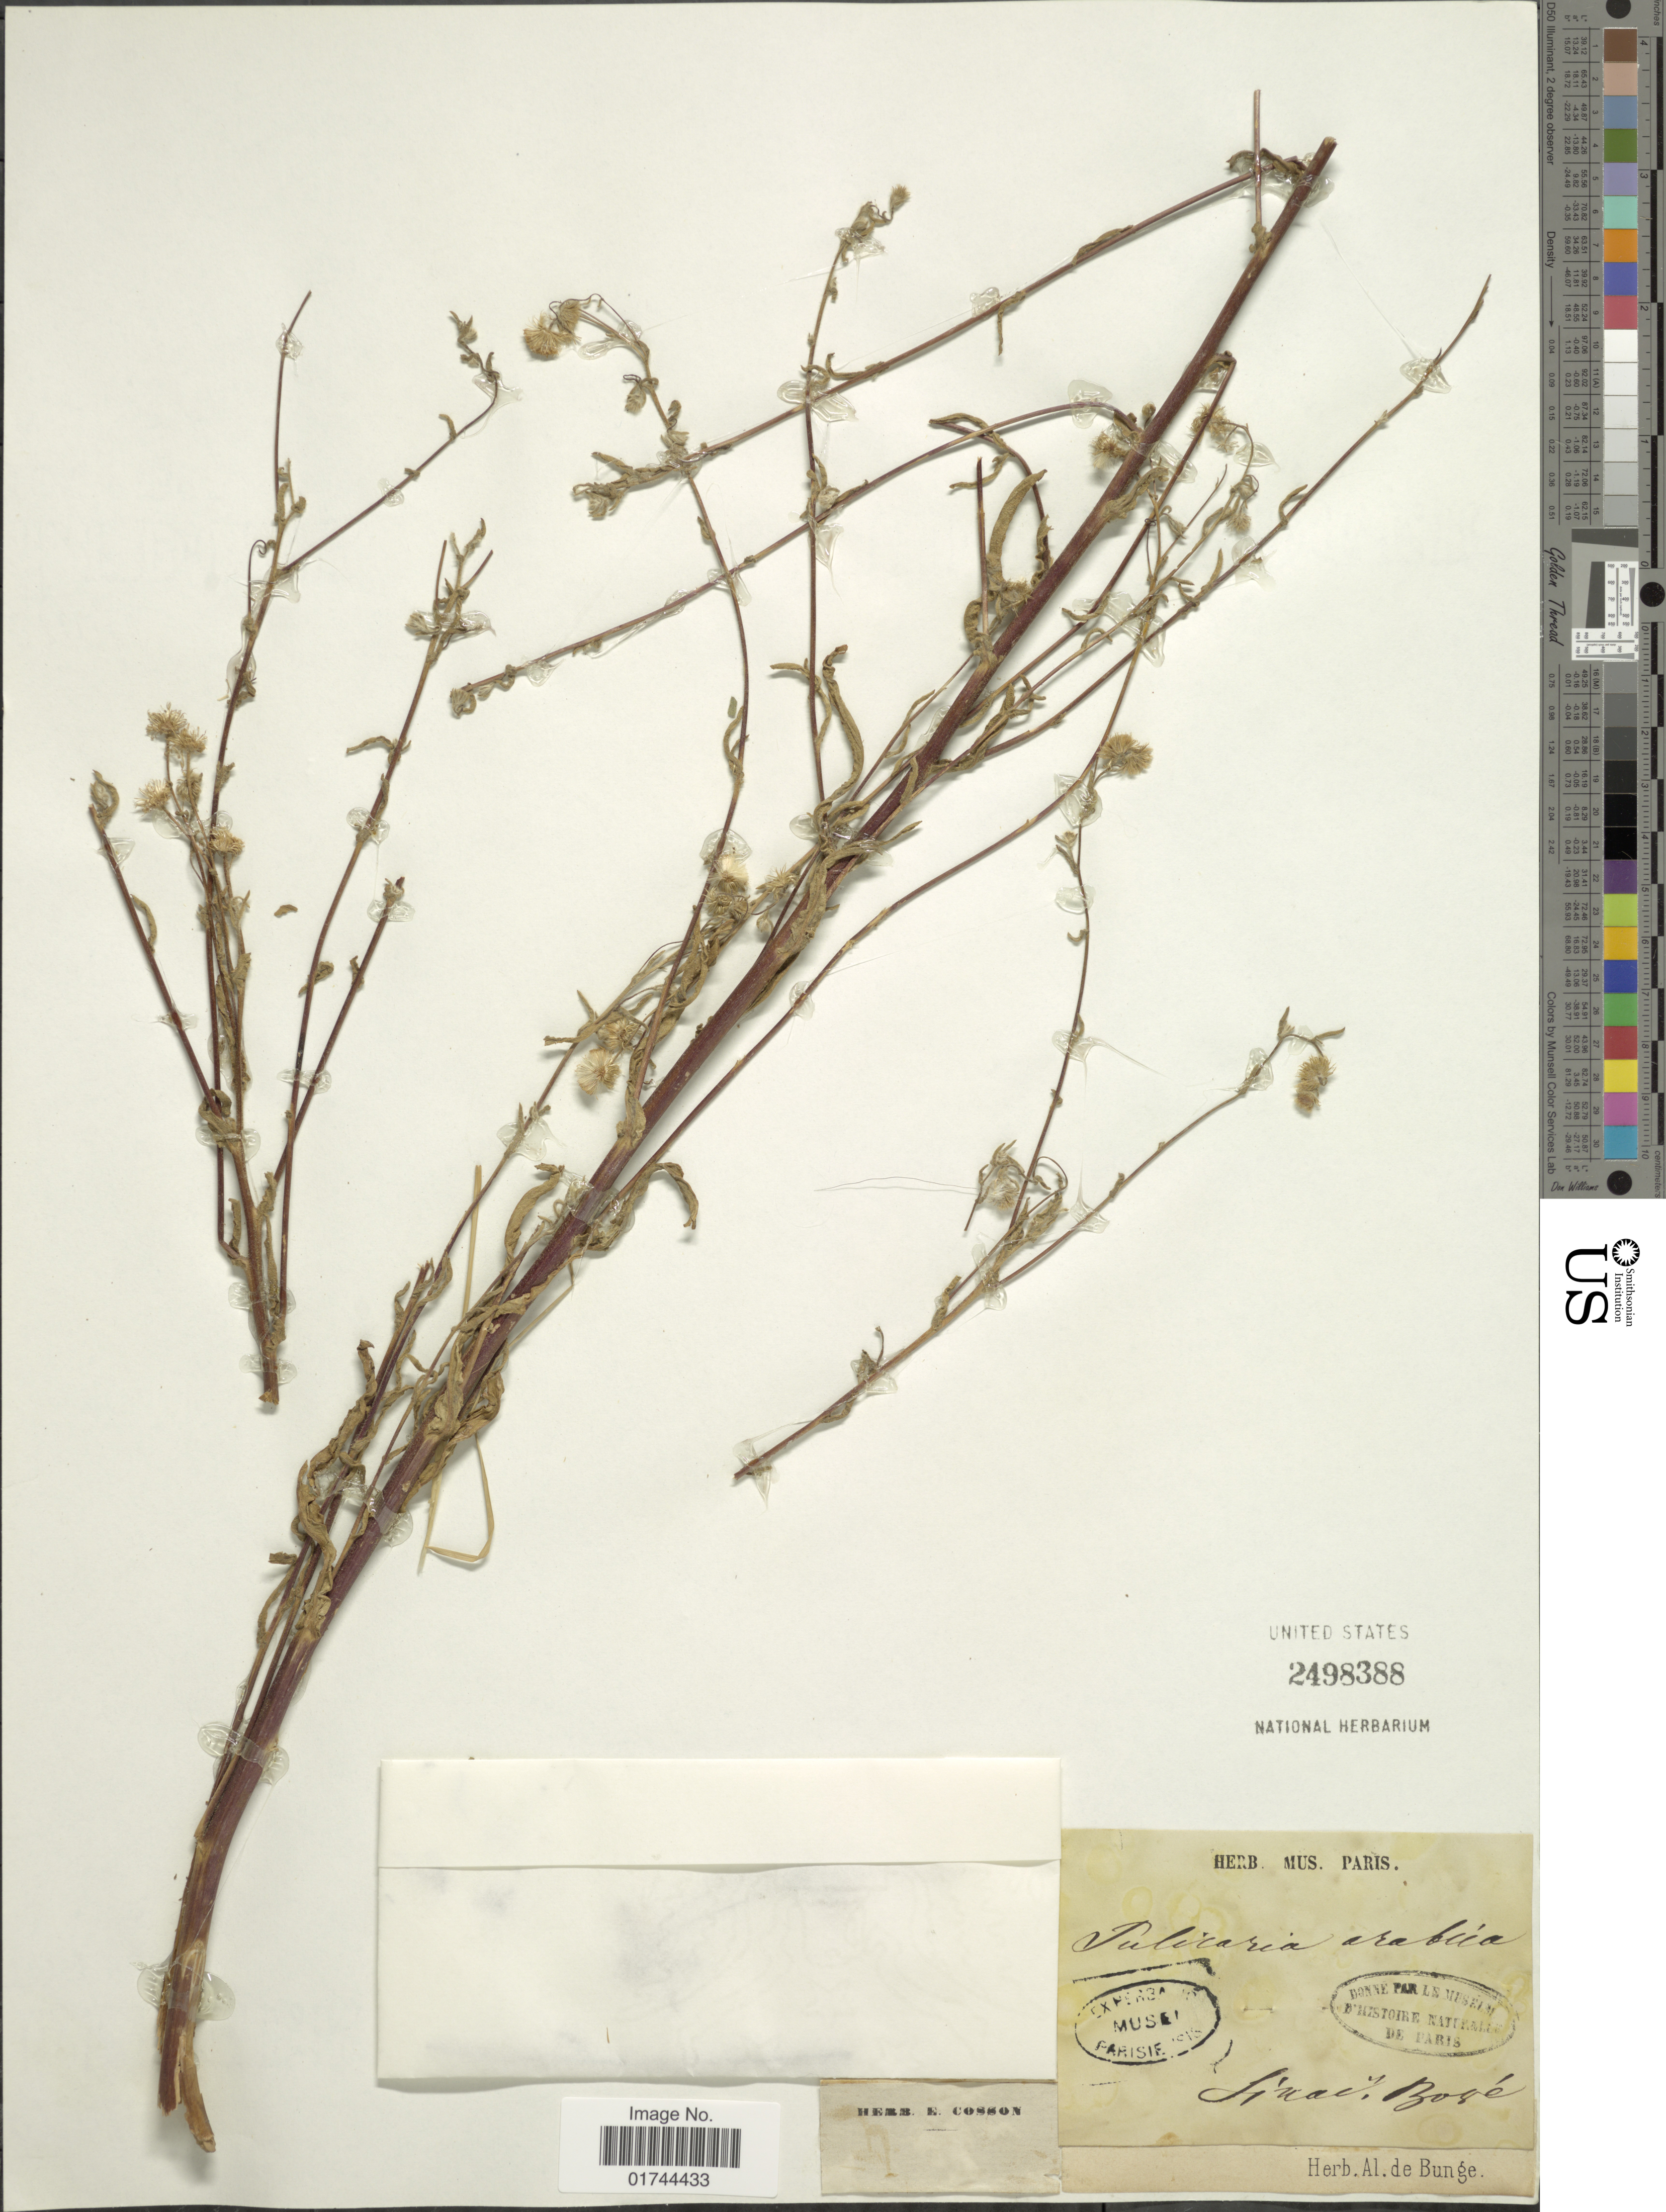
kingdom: Plantae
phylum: Tracheophyta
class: Magnoliopsida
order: Asterales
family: Asteraceae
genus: Pulicaria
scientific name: Pulicaria arabica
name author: (L.) Cass.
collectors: ex herb. Mus. Paris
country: Egypt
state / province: Shamal Sina'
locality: Sinac: Boge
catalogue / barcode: US 2498388